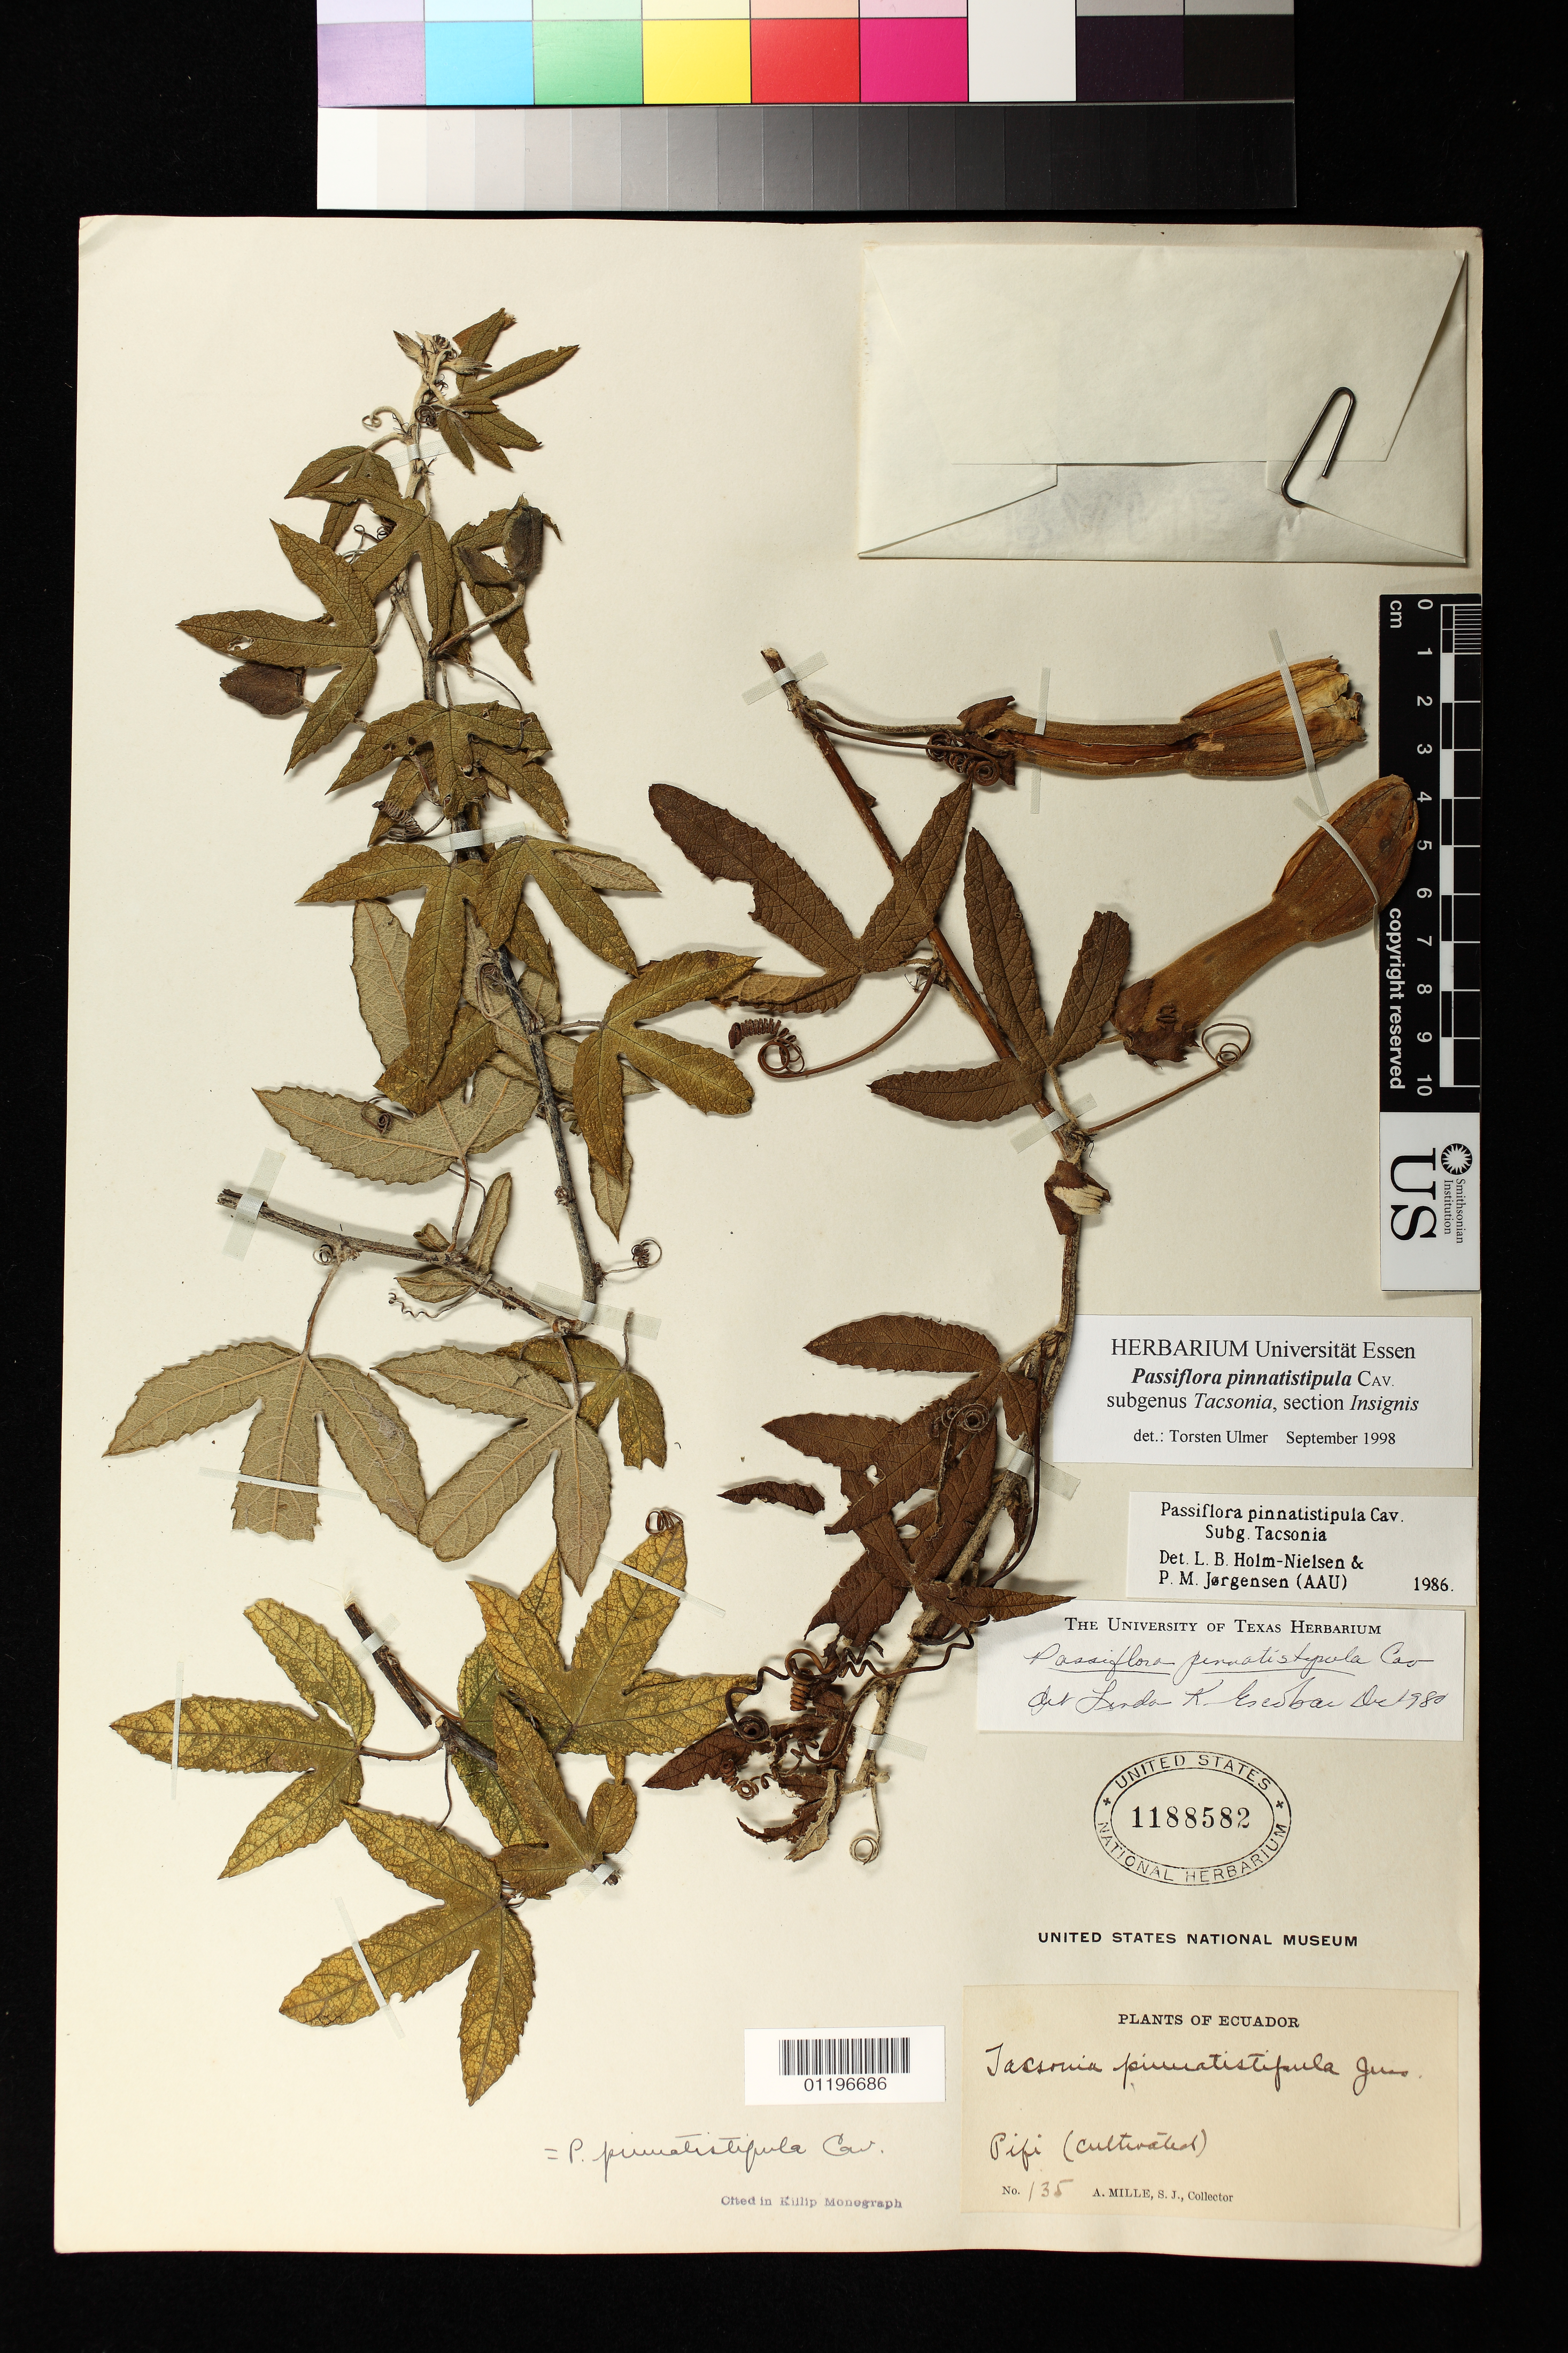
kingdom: Plantae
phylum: Tracheophyta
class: Magnoliopsida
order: Malpighiales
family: Passifloraceae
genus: Passiflora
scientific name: Passiflora fimbriatistipula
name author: Harms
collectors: A. Mille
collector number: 135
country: Ecuador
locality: Pifi (cultivated)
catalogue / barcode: US 1188582